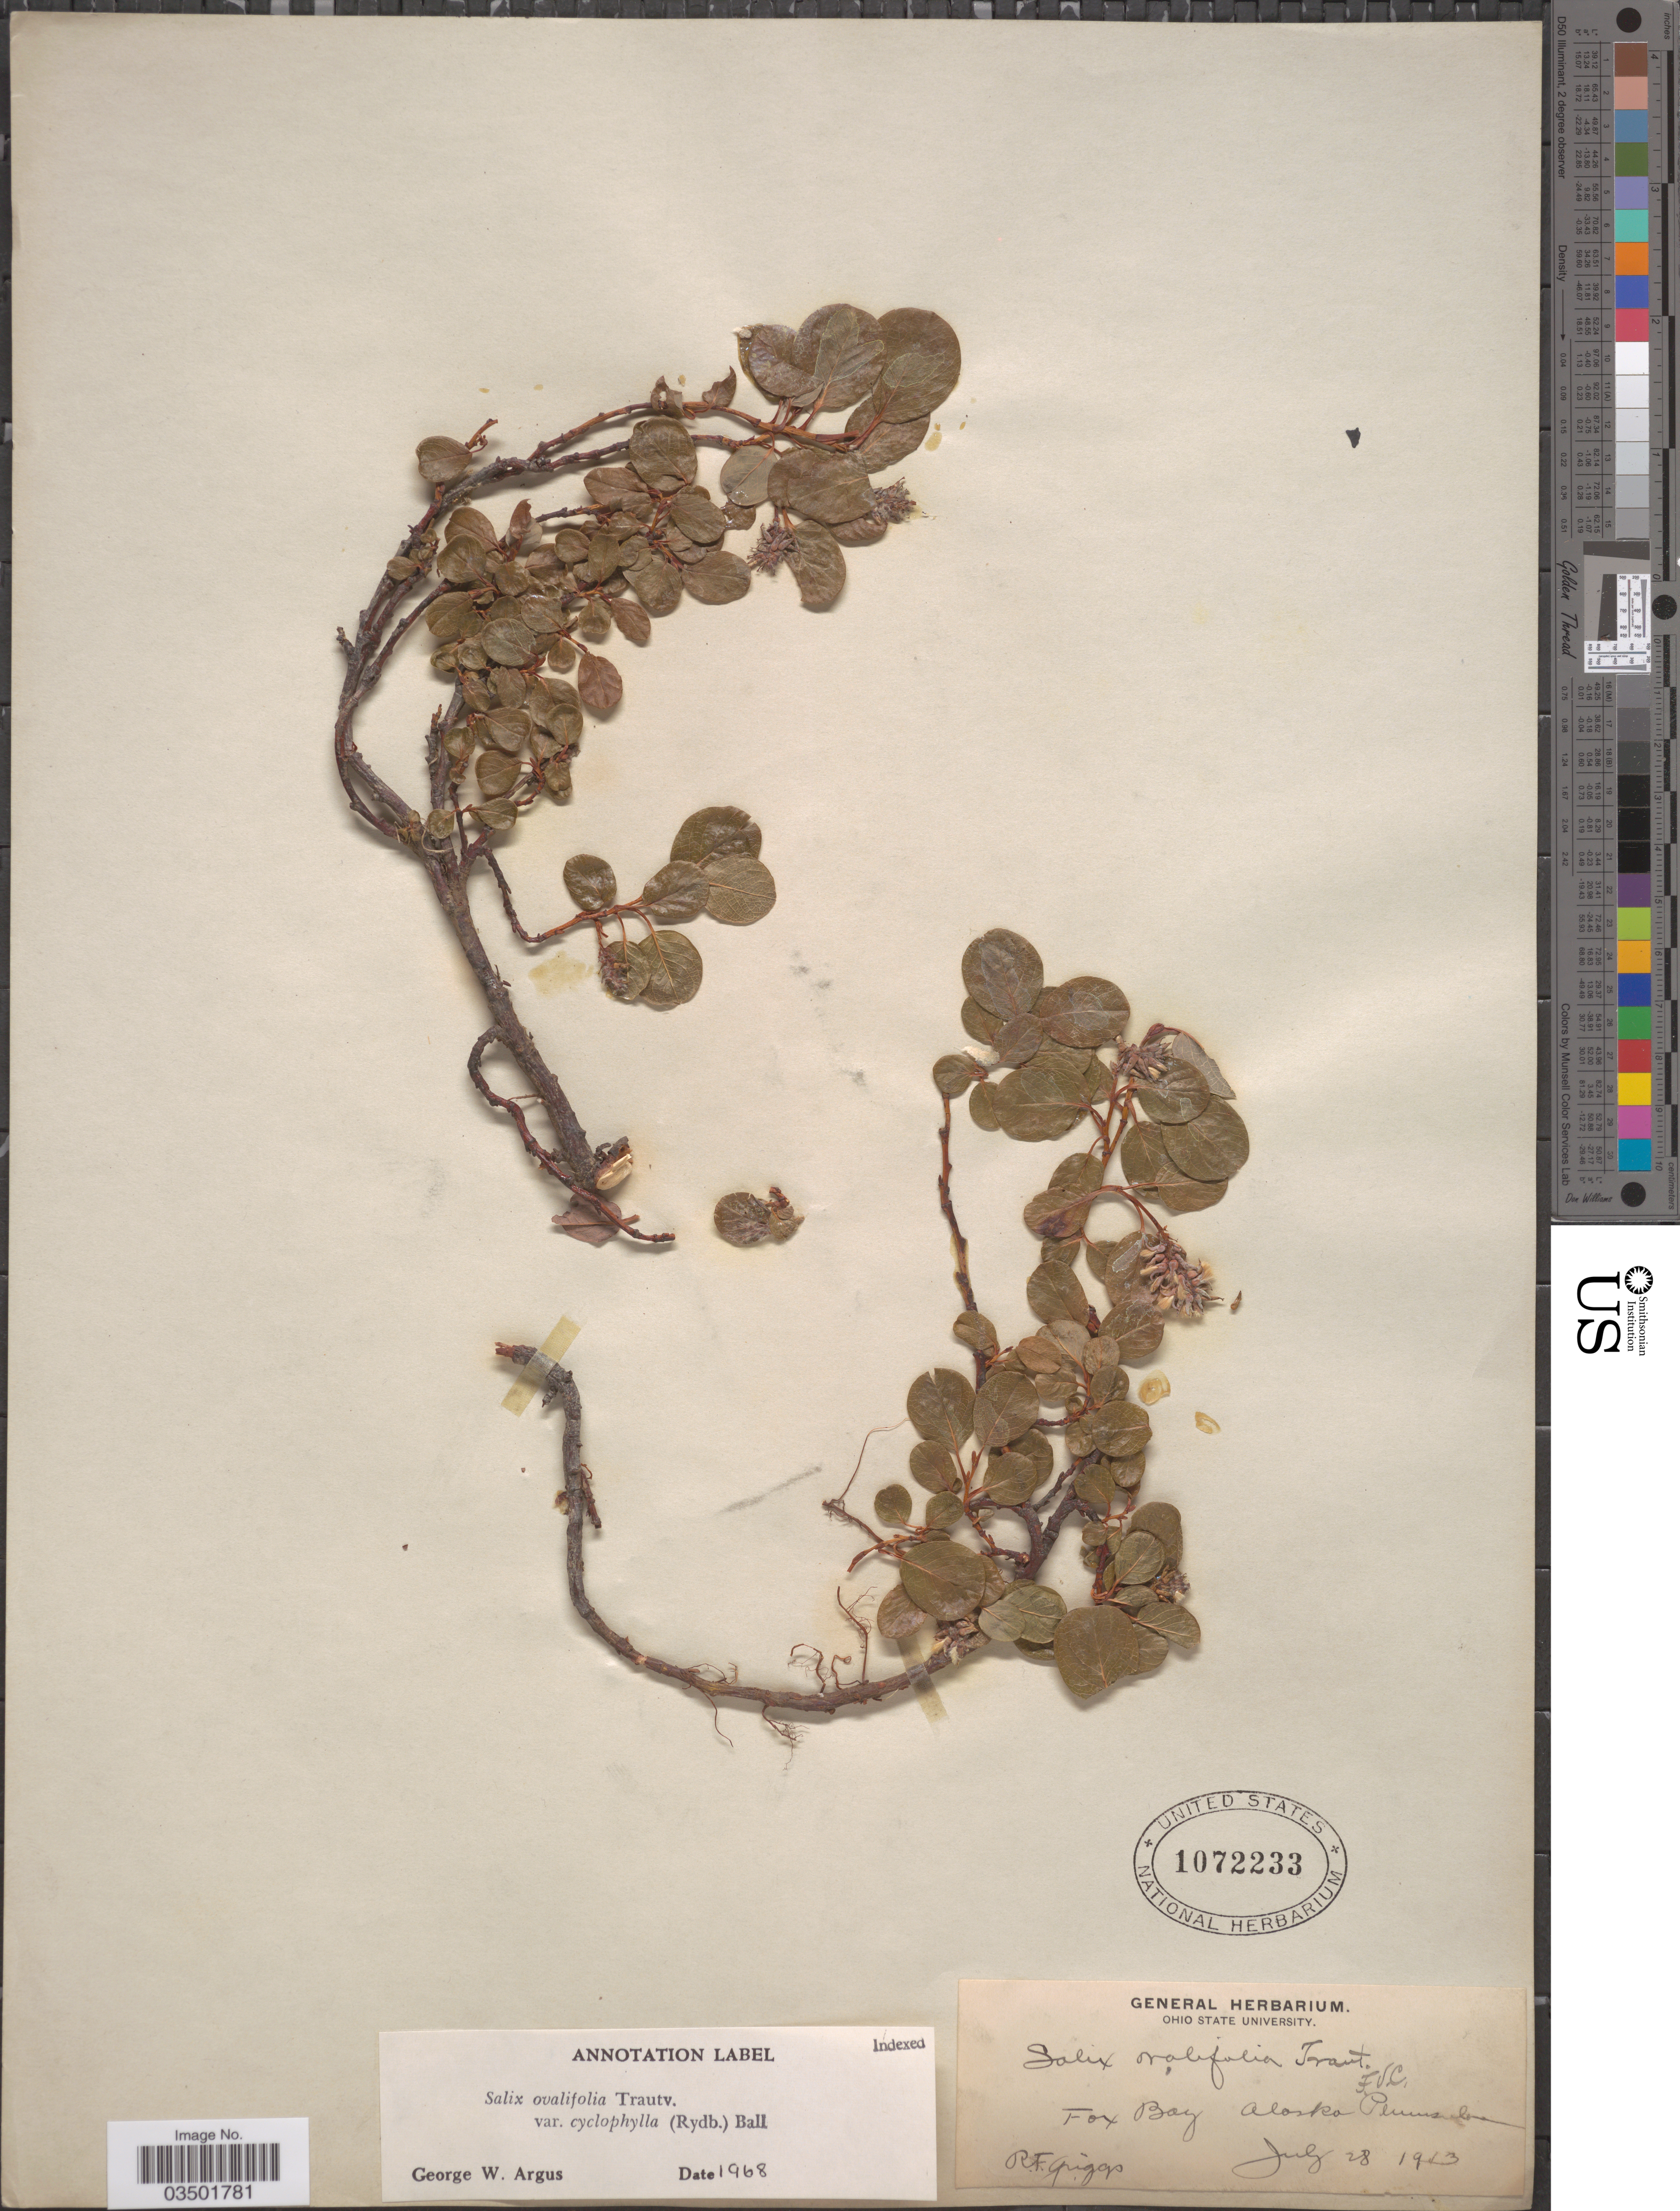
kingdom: Plantae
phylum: Tracheophyta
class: Magnoliopsida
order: Malpighiales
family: Salicaceae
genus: Salix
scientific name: Salix ovalifolia var. cyclophylla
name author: (Rydb.) C.R. Ball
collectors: R. F. Griggs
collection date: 1913-07-28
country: United States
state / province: Alaska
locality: Fox Bay Alaska Peninsular.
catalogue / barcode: US 1072233